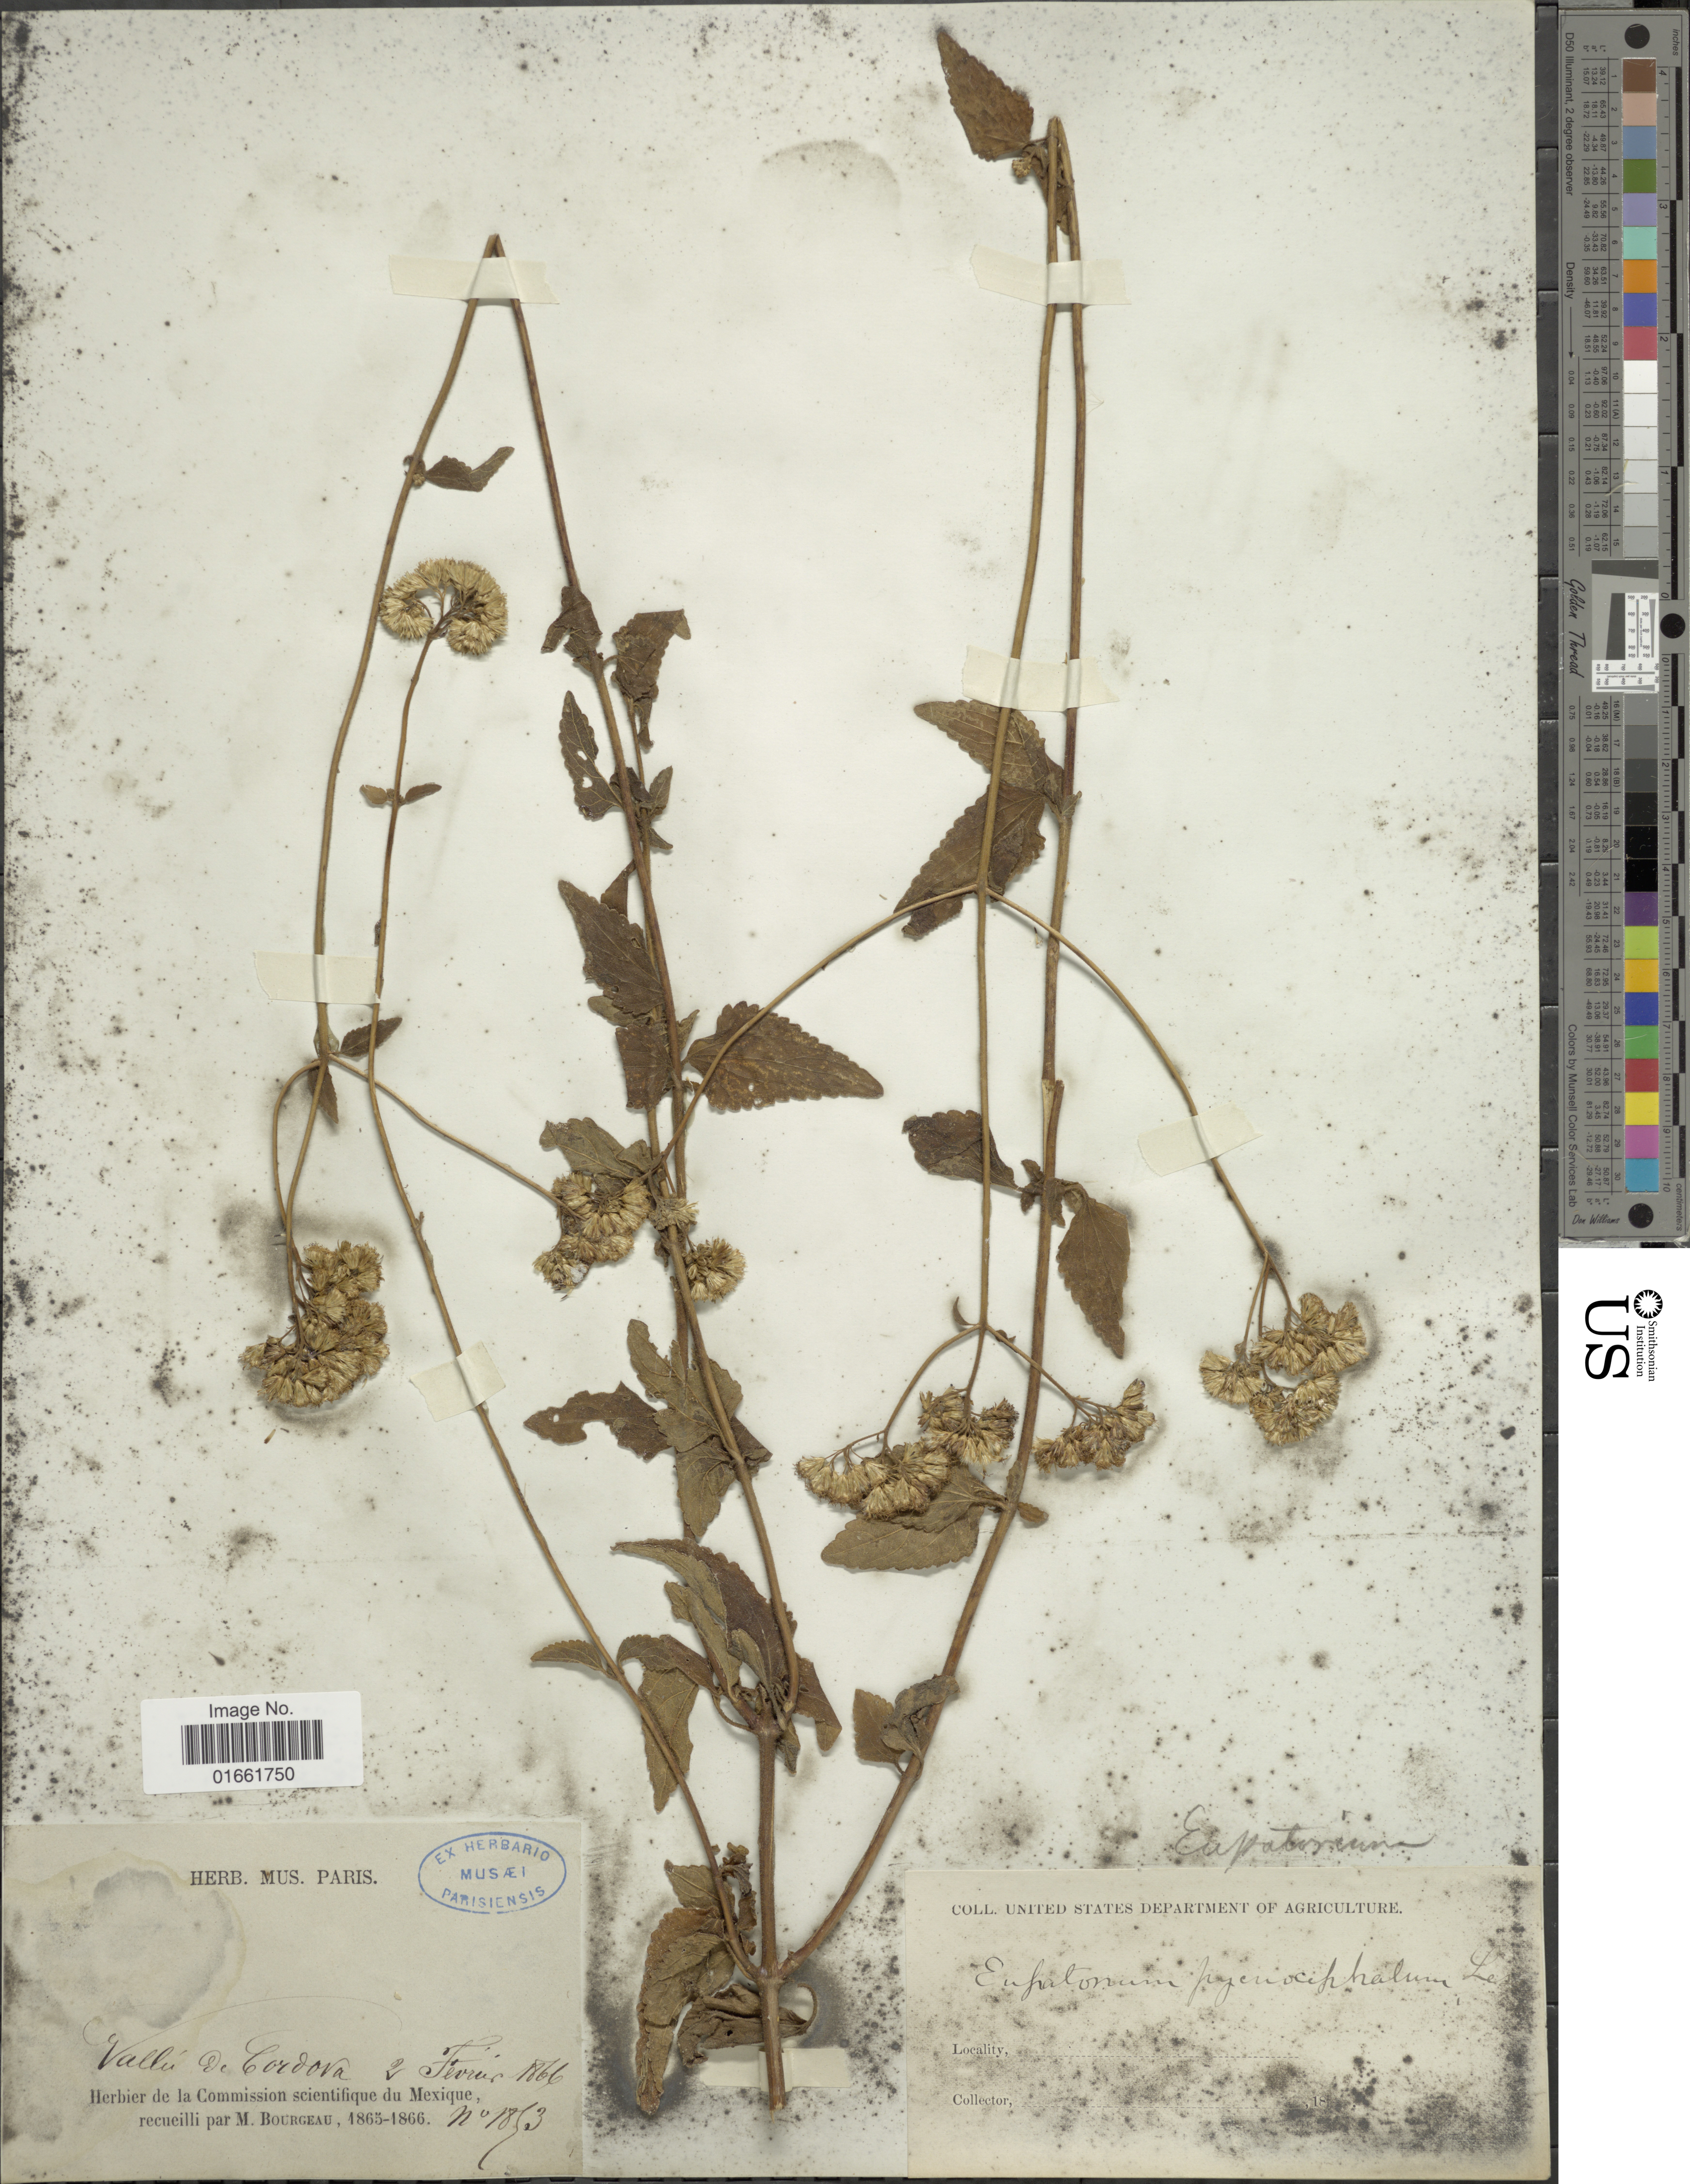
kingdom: Plantae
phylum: Tracheophyta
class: Magnoliopsida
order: Asterales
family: Asteraceae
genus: Fleischmannia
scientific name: Fleischmannia pratensis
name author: (Klatt) R.M. King & H. Rob.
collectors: M. Bourgeau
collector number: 1853*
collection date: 1866-02-02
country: Mexico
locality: Vallée de Cordova